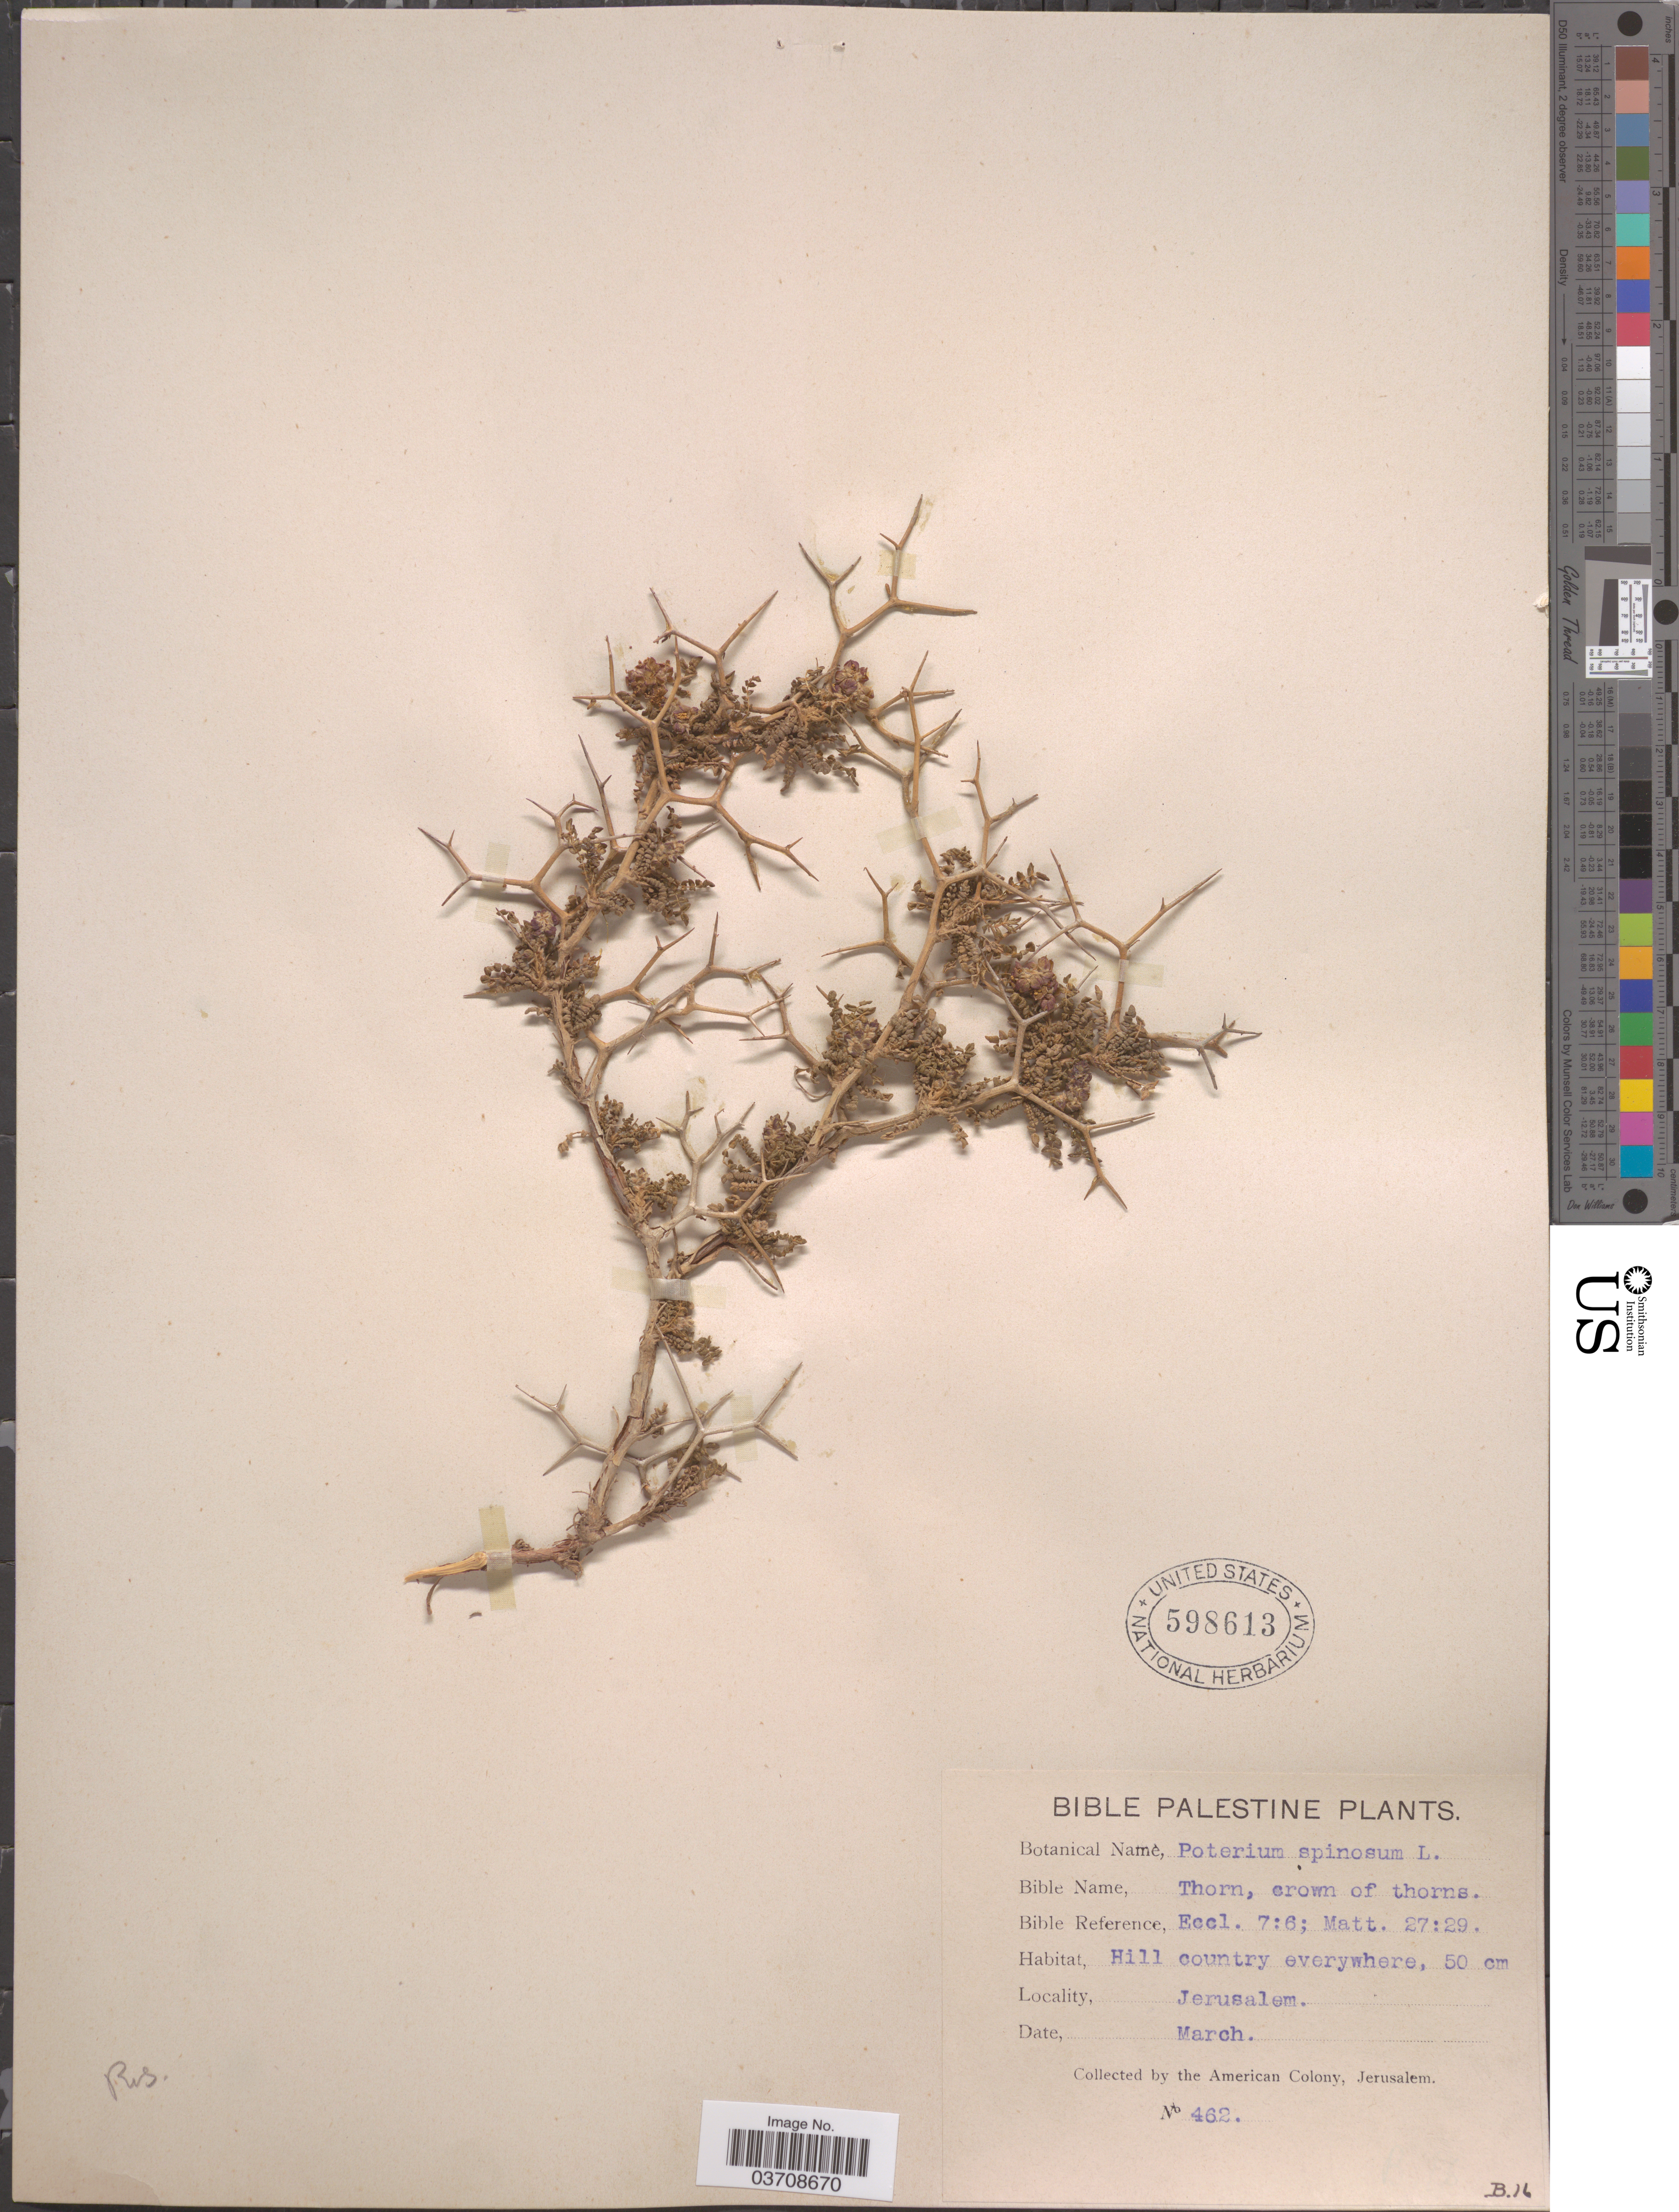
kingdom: Plantae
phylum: Tracheophyta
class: Magnoliopsida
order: Rosales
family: Rosaceae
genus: Sarcopoterium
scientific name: Sarcopoterium spinosum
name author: (L.) Spach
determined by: Strong, Mark T., (BOT), Smithsonian Institution - National Museum of Natural History (UNITED STATES)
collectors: The American Colony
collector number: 462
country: Israel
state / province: Jerusalem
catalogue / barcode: US 598613